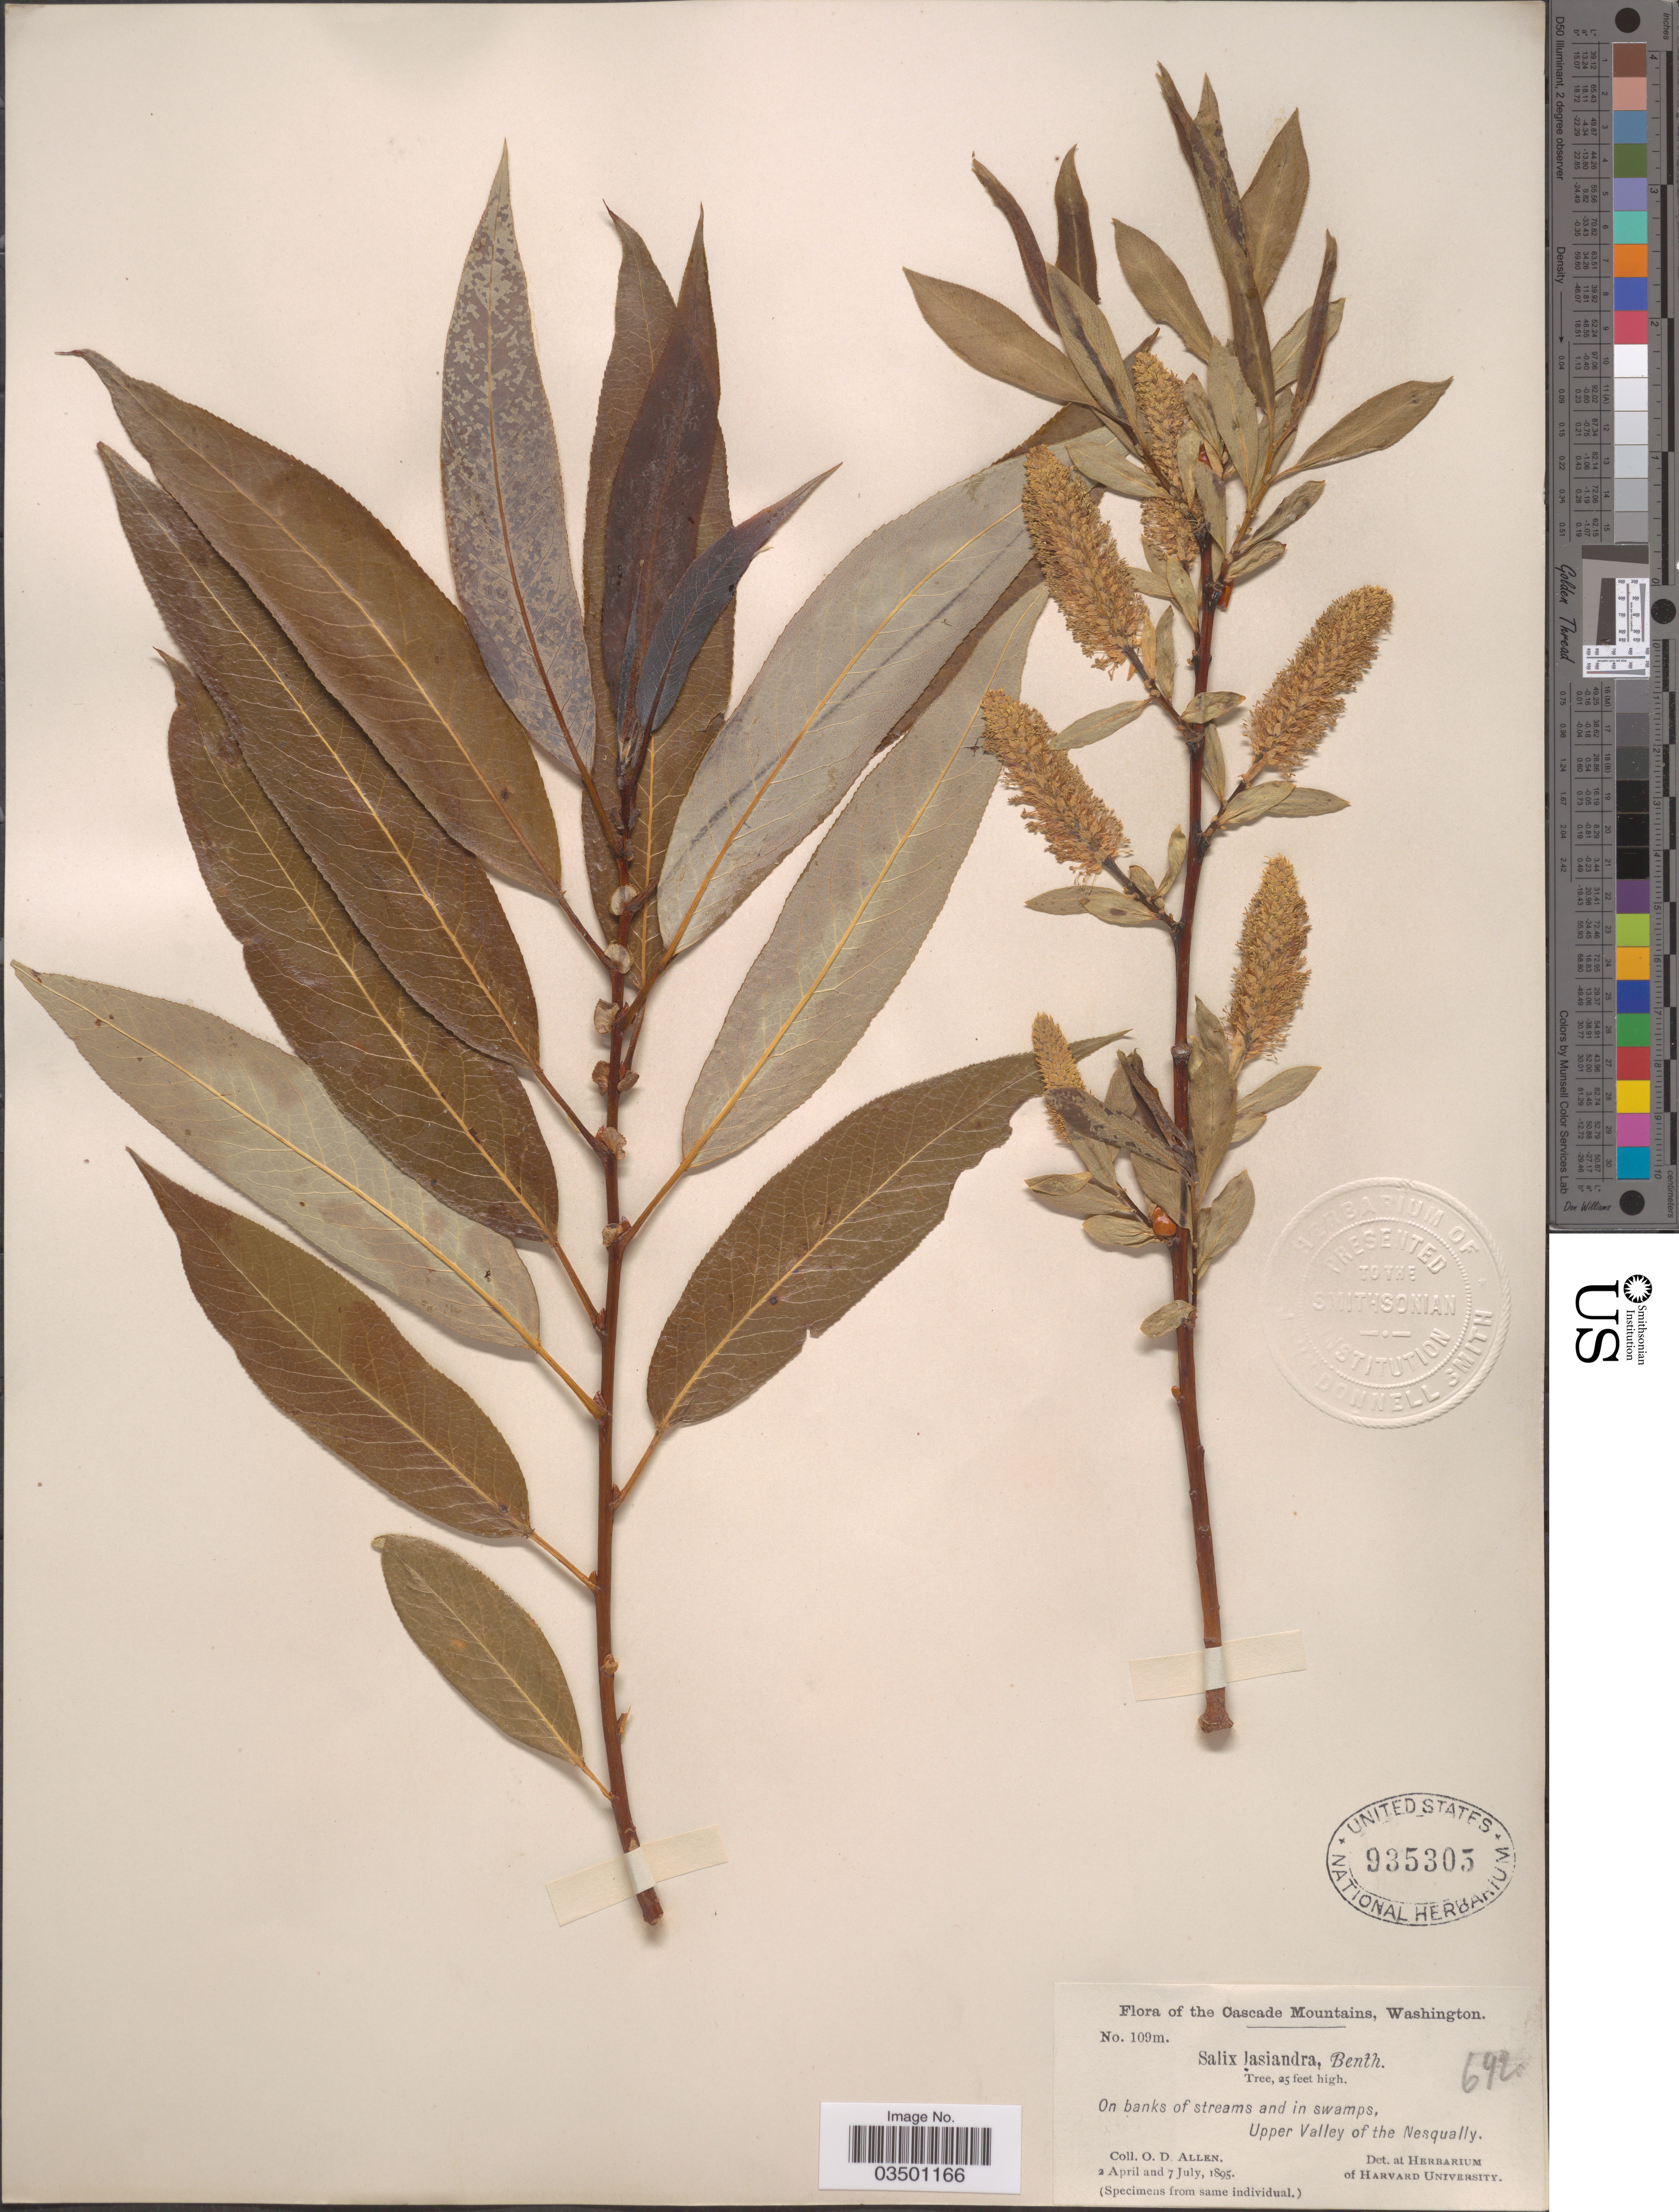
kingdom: Plantae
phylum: Tracheophyta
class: Magnoliopsida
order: Malpighiales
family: Salicaceae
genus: Salix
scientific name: Salix lasiandra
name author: Benth.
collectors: O. D. Allen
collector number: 109m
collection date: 1895-04-02/1895-07-07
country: United States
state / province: Washington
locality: The Cascade Mountains. Upper Valley of the Nesqually.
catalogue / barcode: US 935305